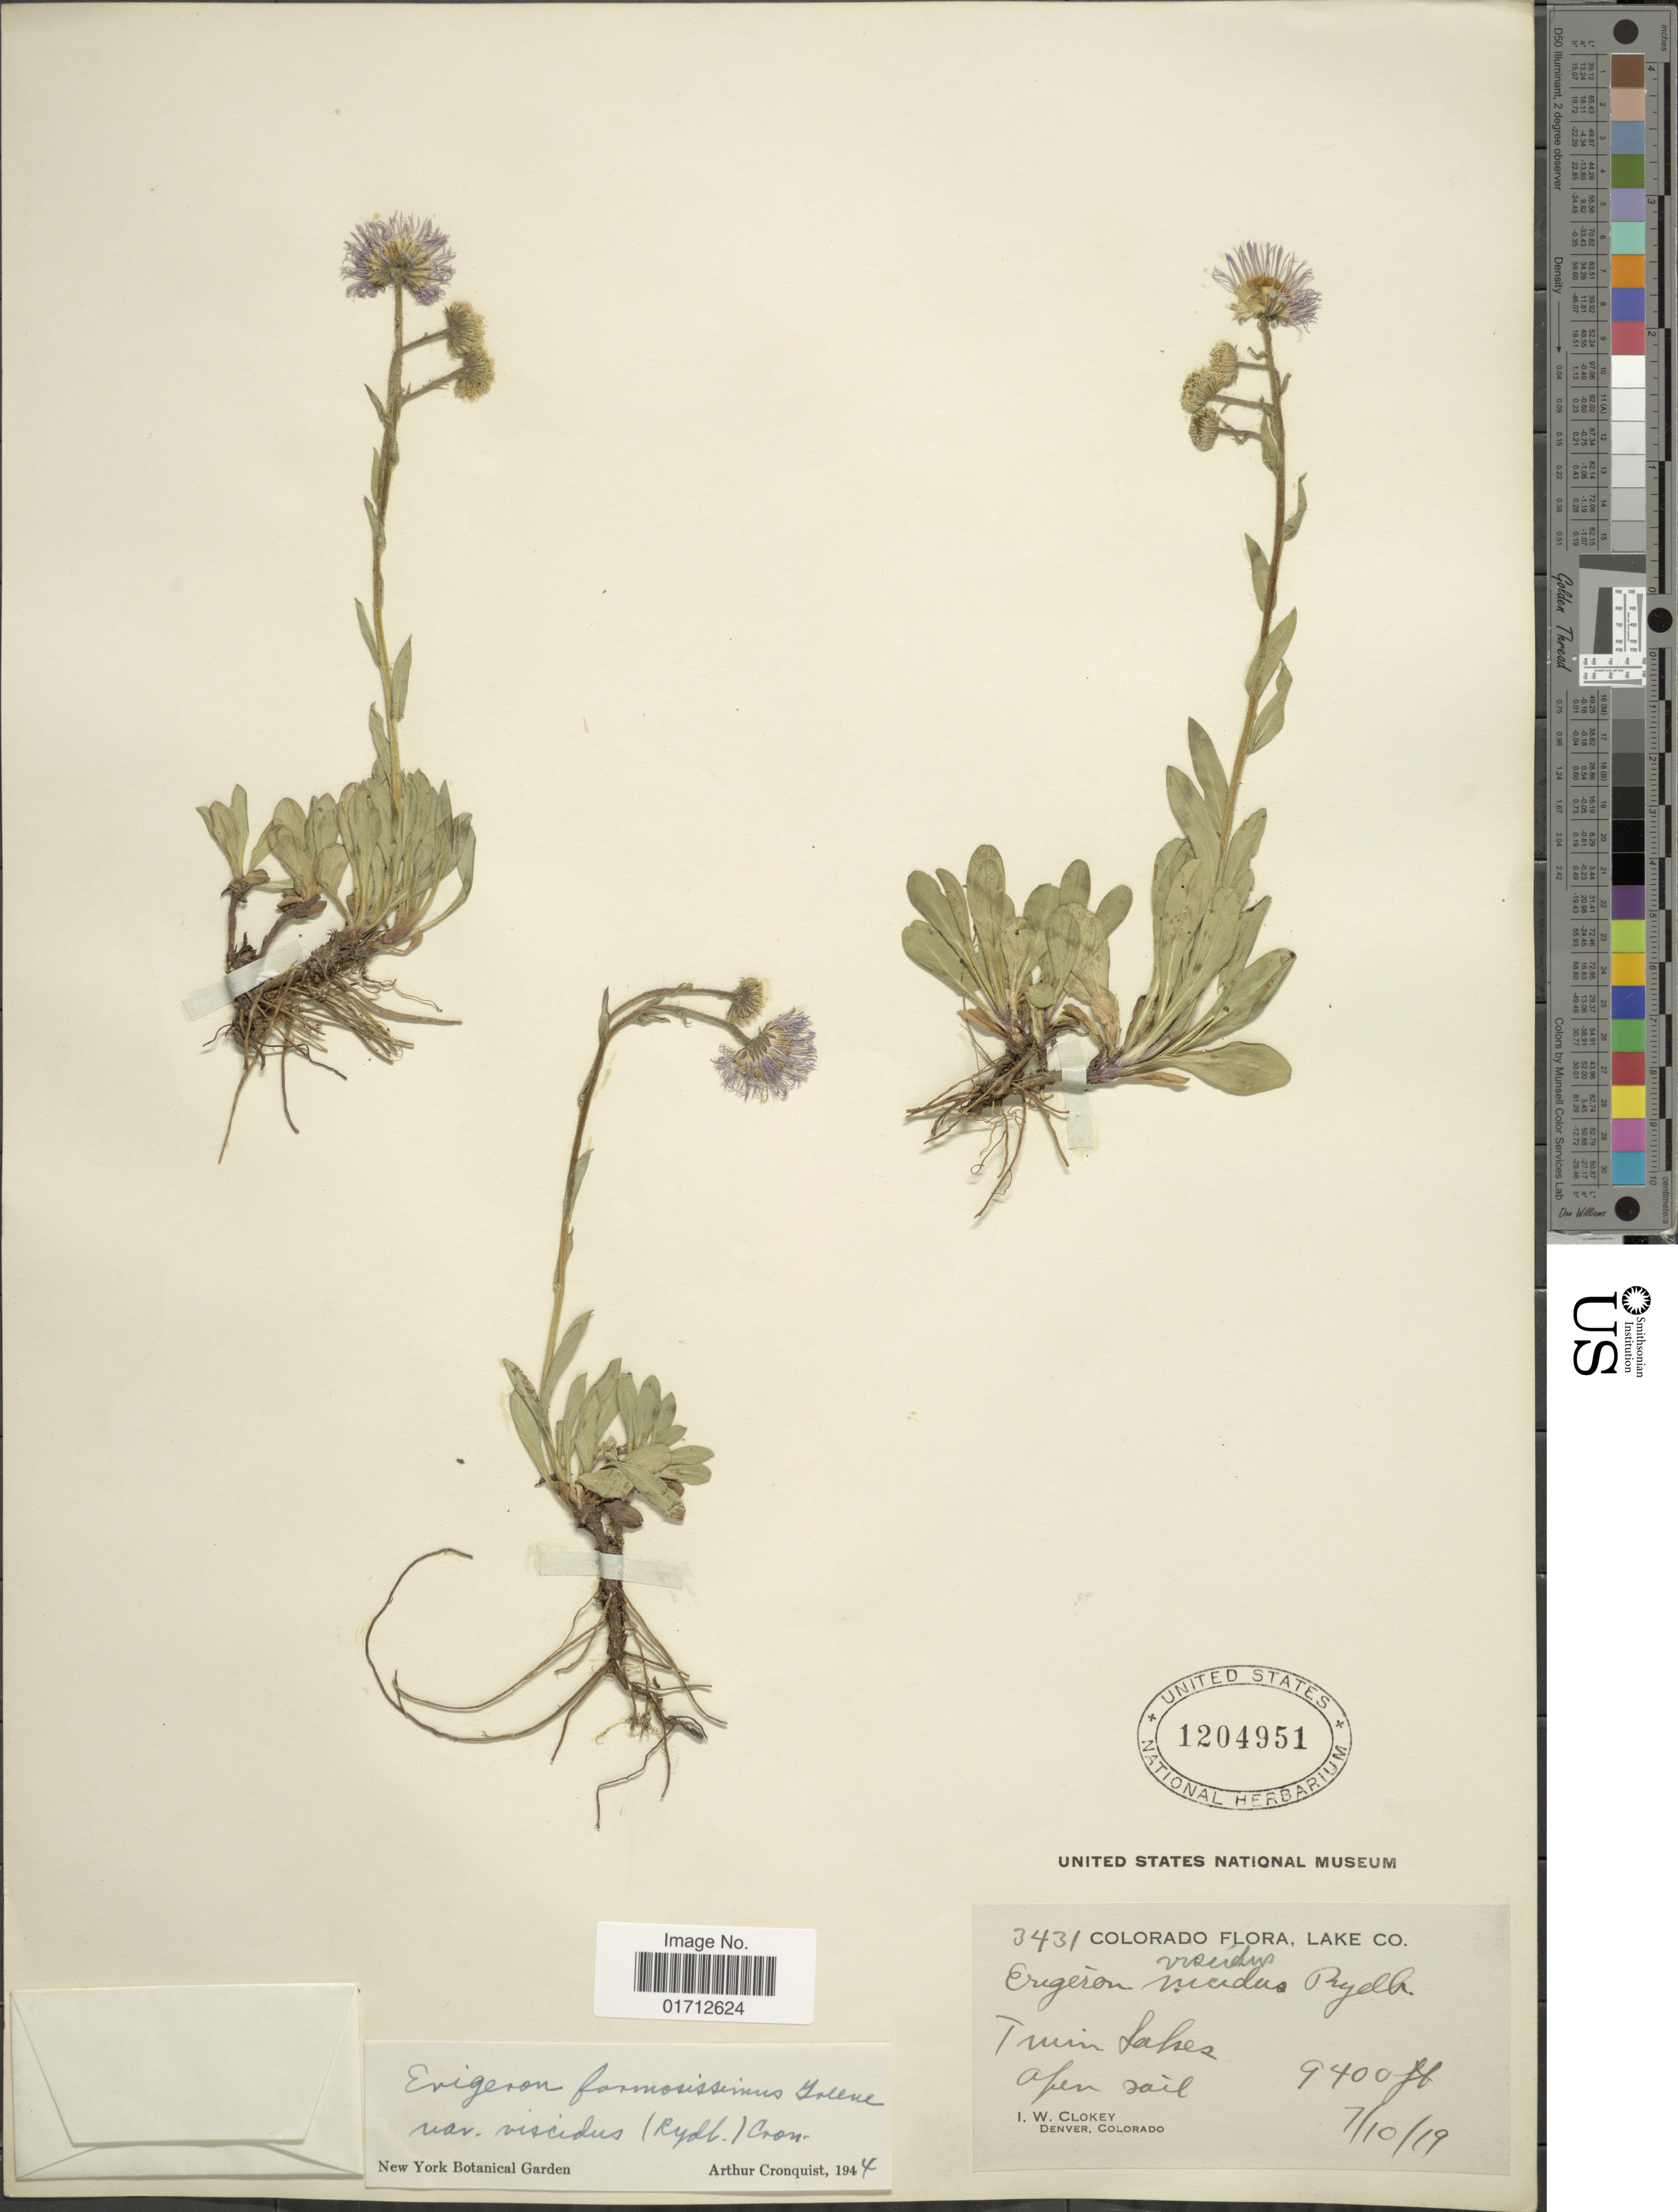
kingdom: Plantae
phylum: Tracheophyta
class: Magnoliopsida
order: Asterales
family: Asteraceae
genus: Erigeron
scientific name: Erigeron formosissimus var. viscidus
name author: (Rydb.) Cronq.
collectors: I. W. Clokey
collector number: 3431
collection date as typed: Transcribed d/m/y: 10/7/19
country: United States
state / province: Colorado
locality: Lake Co., Twin Lakes, Denver.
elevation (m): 2865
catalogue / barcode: US 1204951